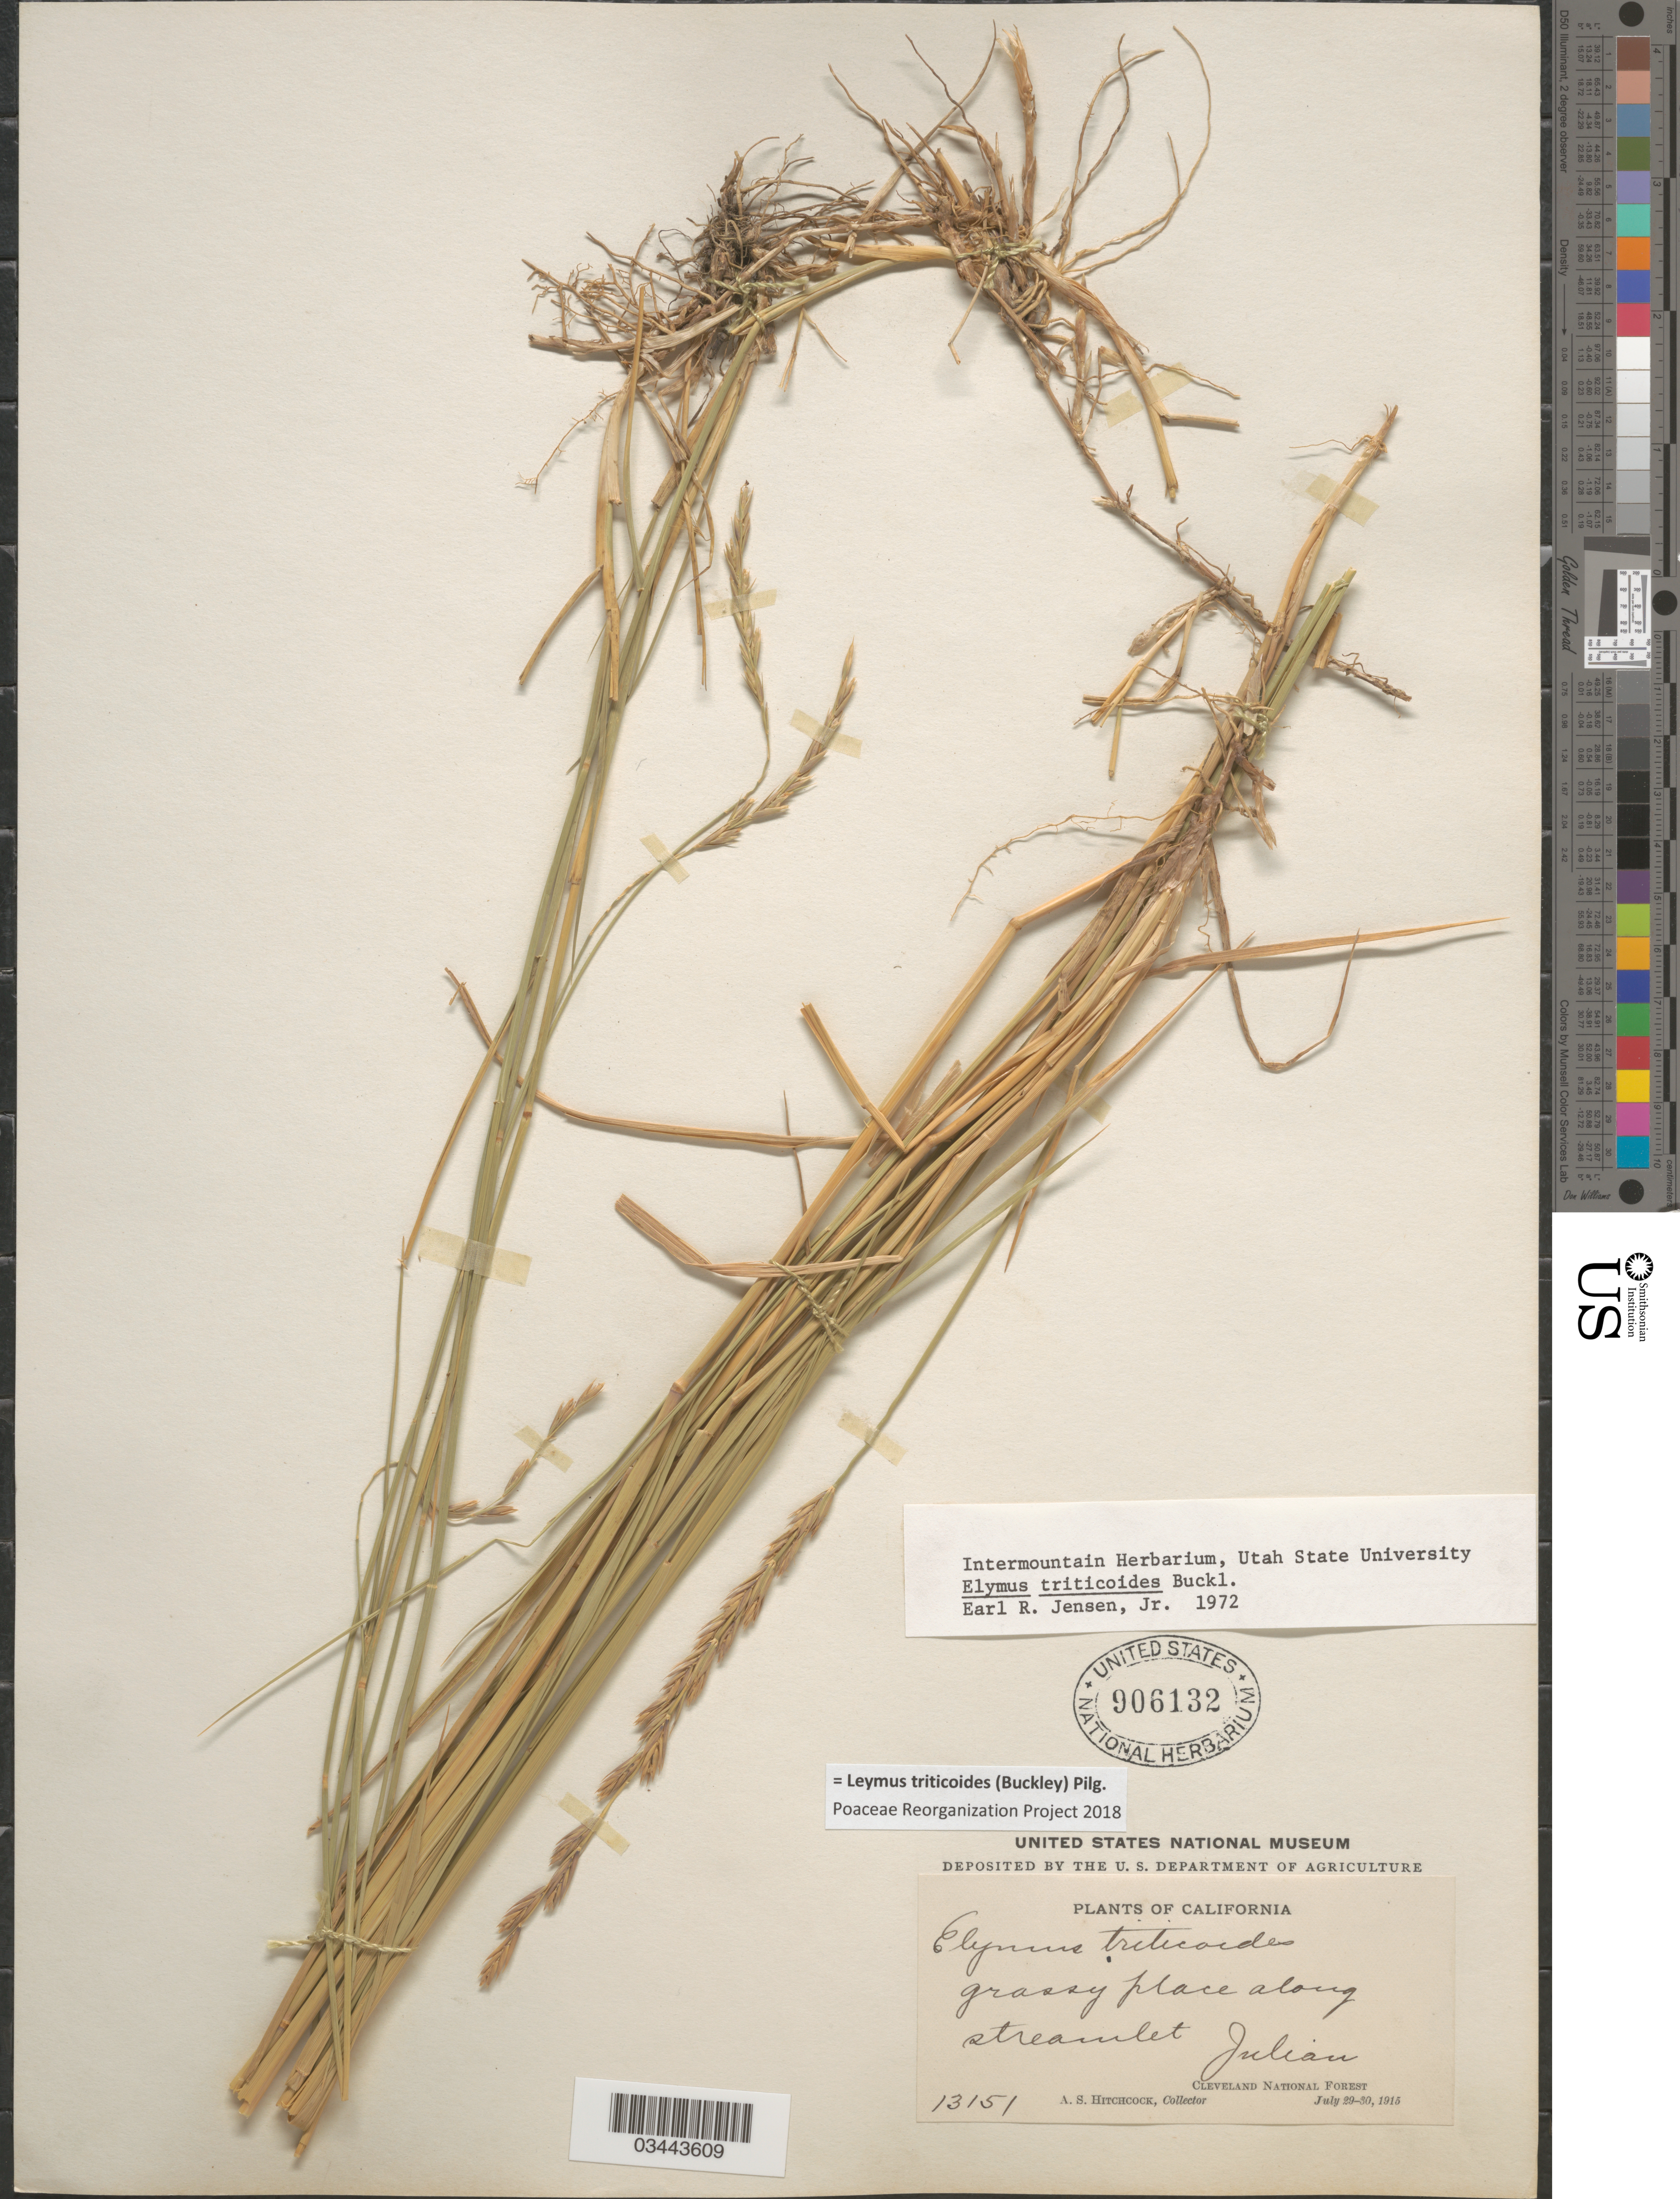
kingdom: Plantae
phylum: Tracheophyta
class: Liliopsida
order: Poales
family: Poaceae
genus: Leymus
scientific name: Leymus triticoides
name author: (Buckley) Pilg.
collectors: A. S. Hitchcock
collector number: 13151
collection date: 1915-07-29/1915-07-30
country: United States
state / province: California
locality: Grassy place along streamlet Julian. Cleveland National Forest.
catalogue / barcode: US 906132